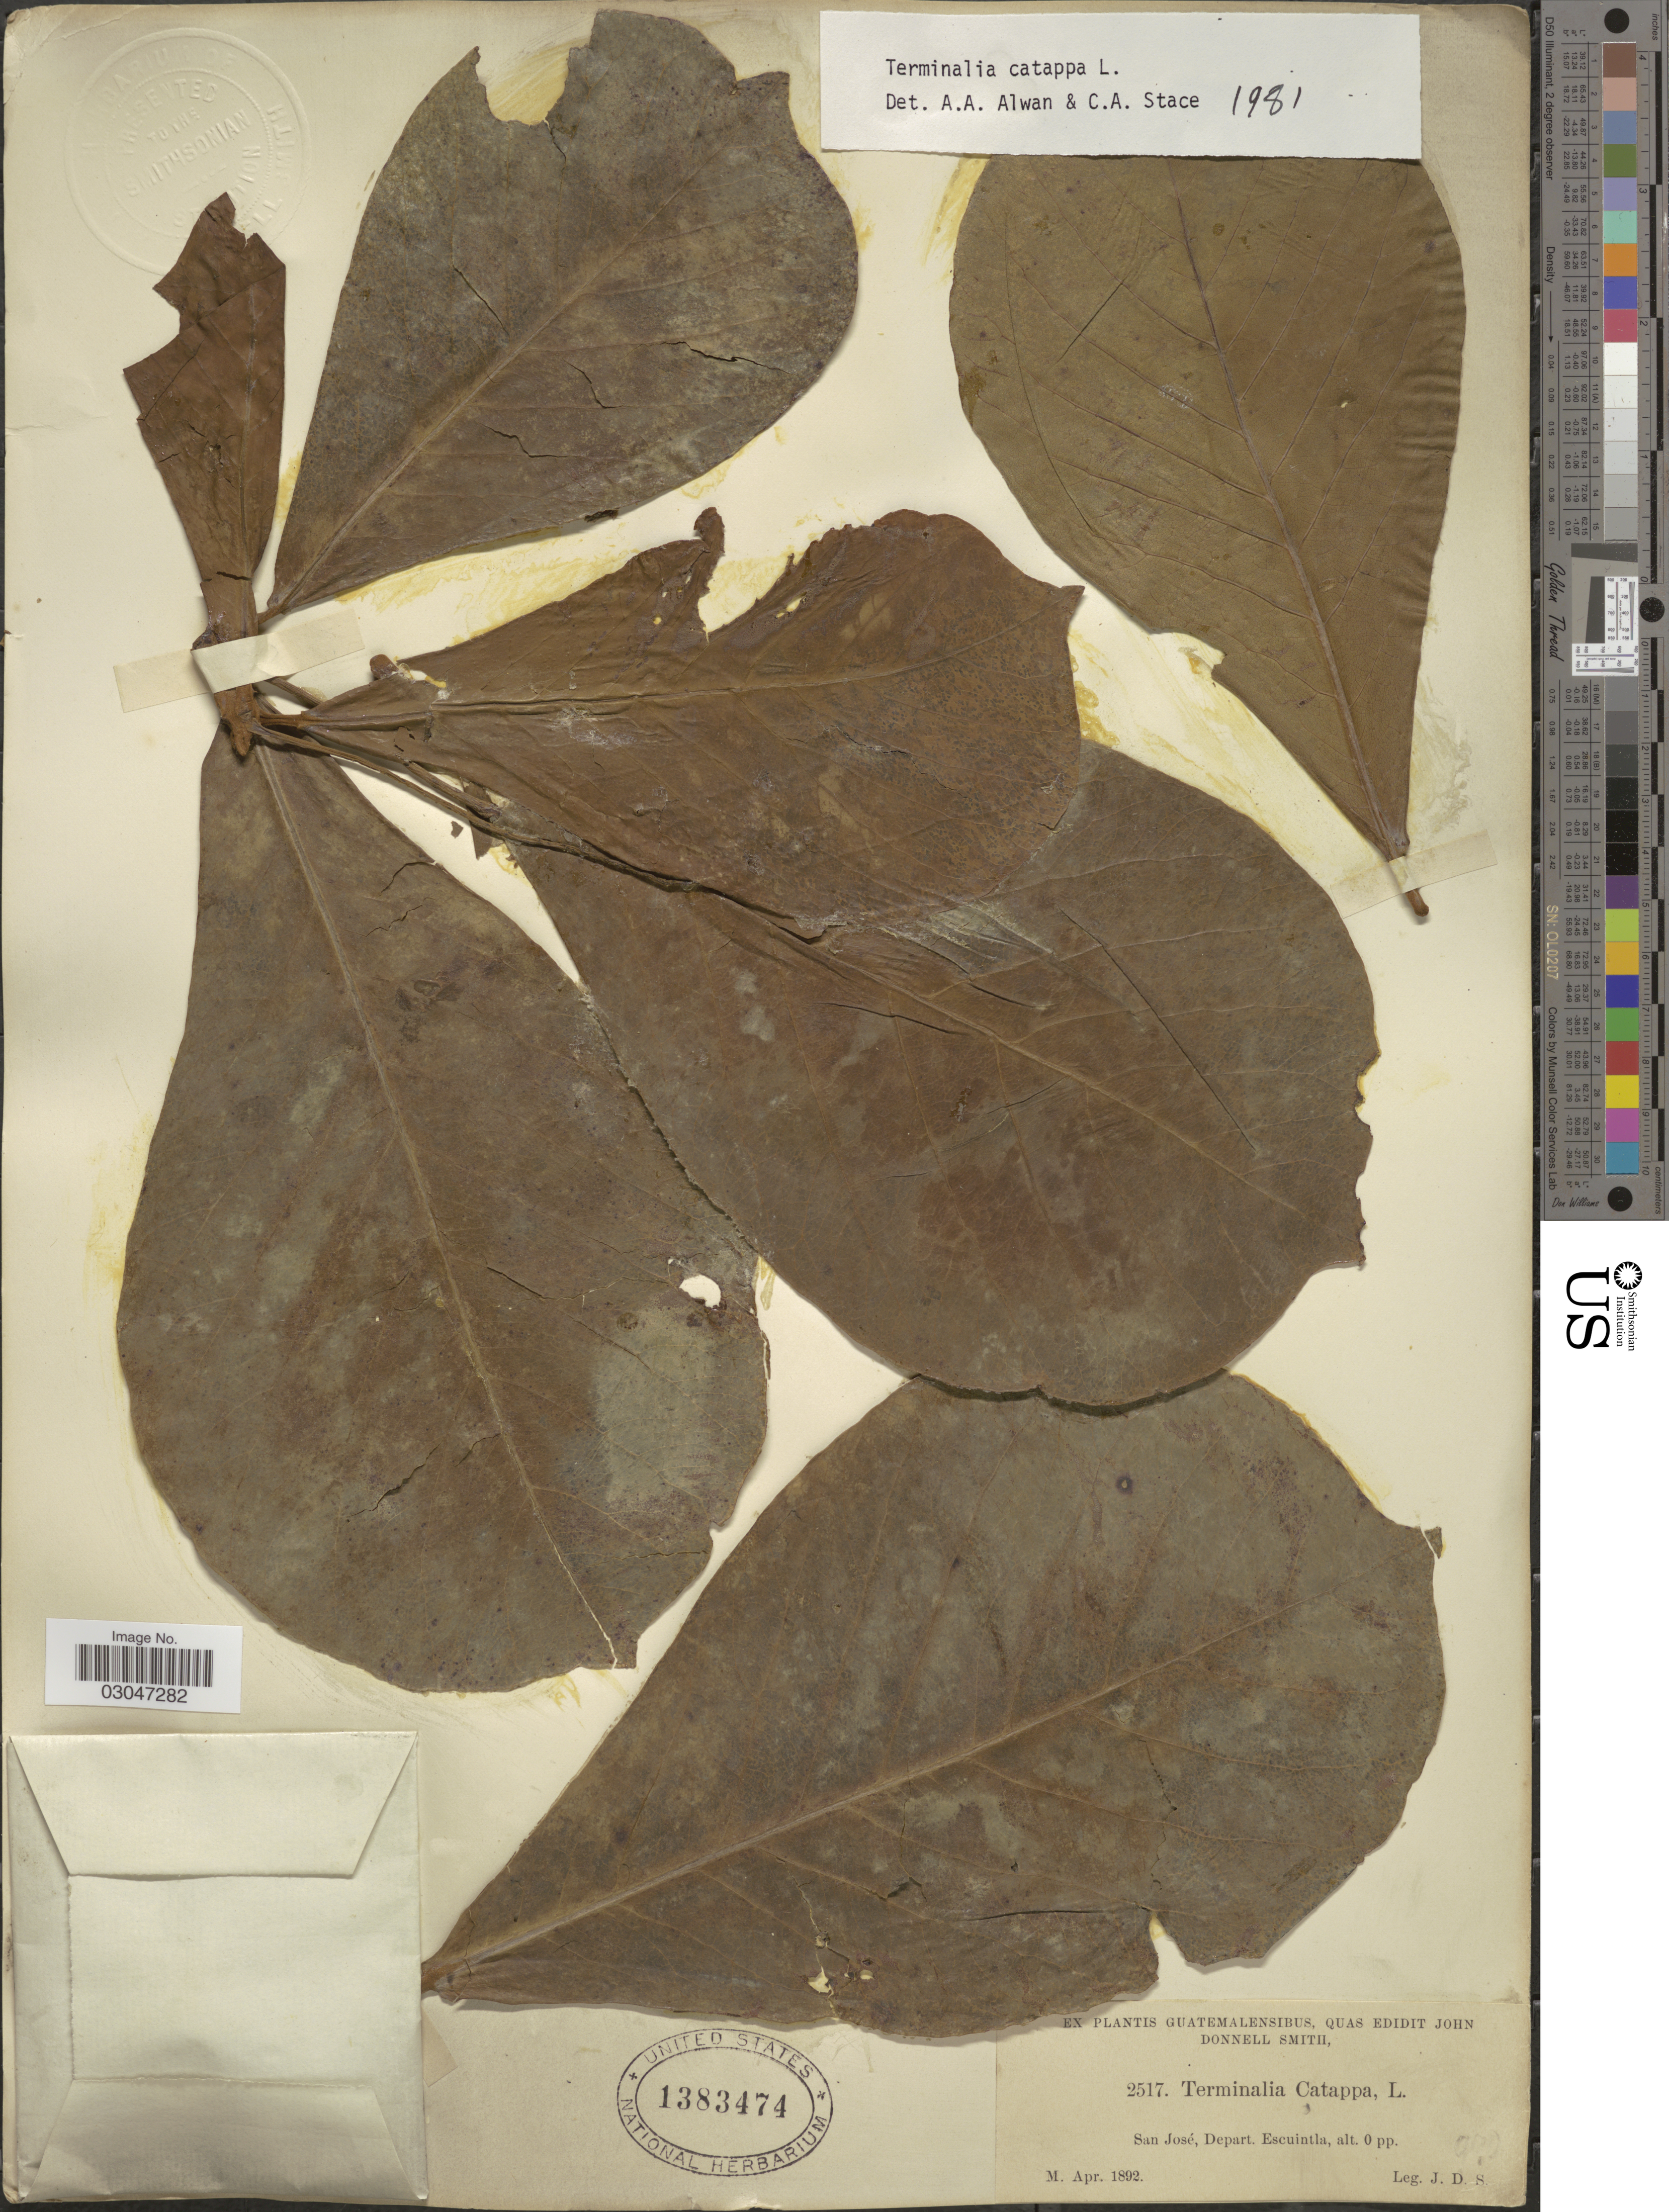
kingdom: Plantae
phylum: Tracheophyta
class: Magnoliopsida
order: Myrtales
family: Combretaceae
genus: Terminalia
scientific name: Terminalia catappa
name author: L.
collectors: J. Donnell Smith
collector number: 2517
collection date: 1892-04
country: Guatemala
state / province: Escuintla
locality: San José, Depart. Escuintla.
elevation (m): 0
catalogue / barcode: US 1383474